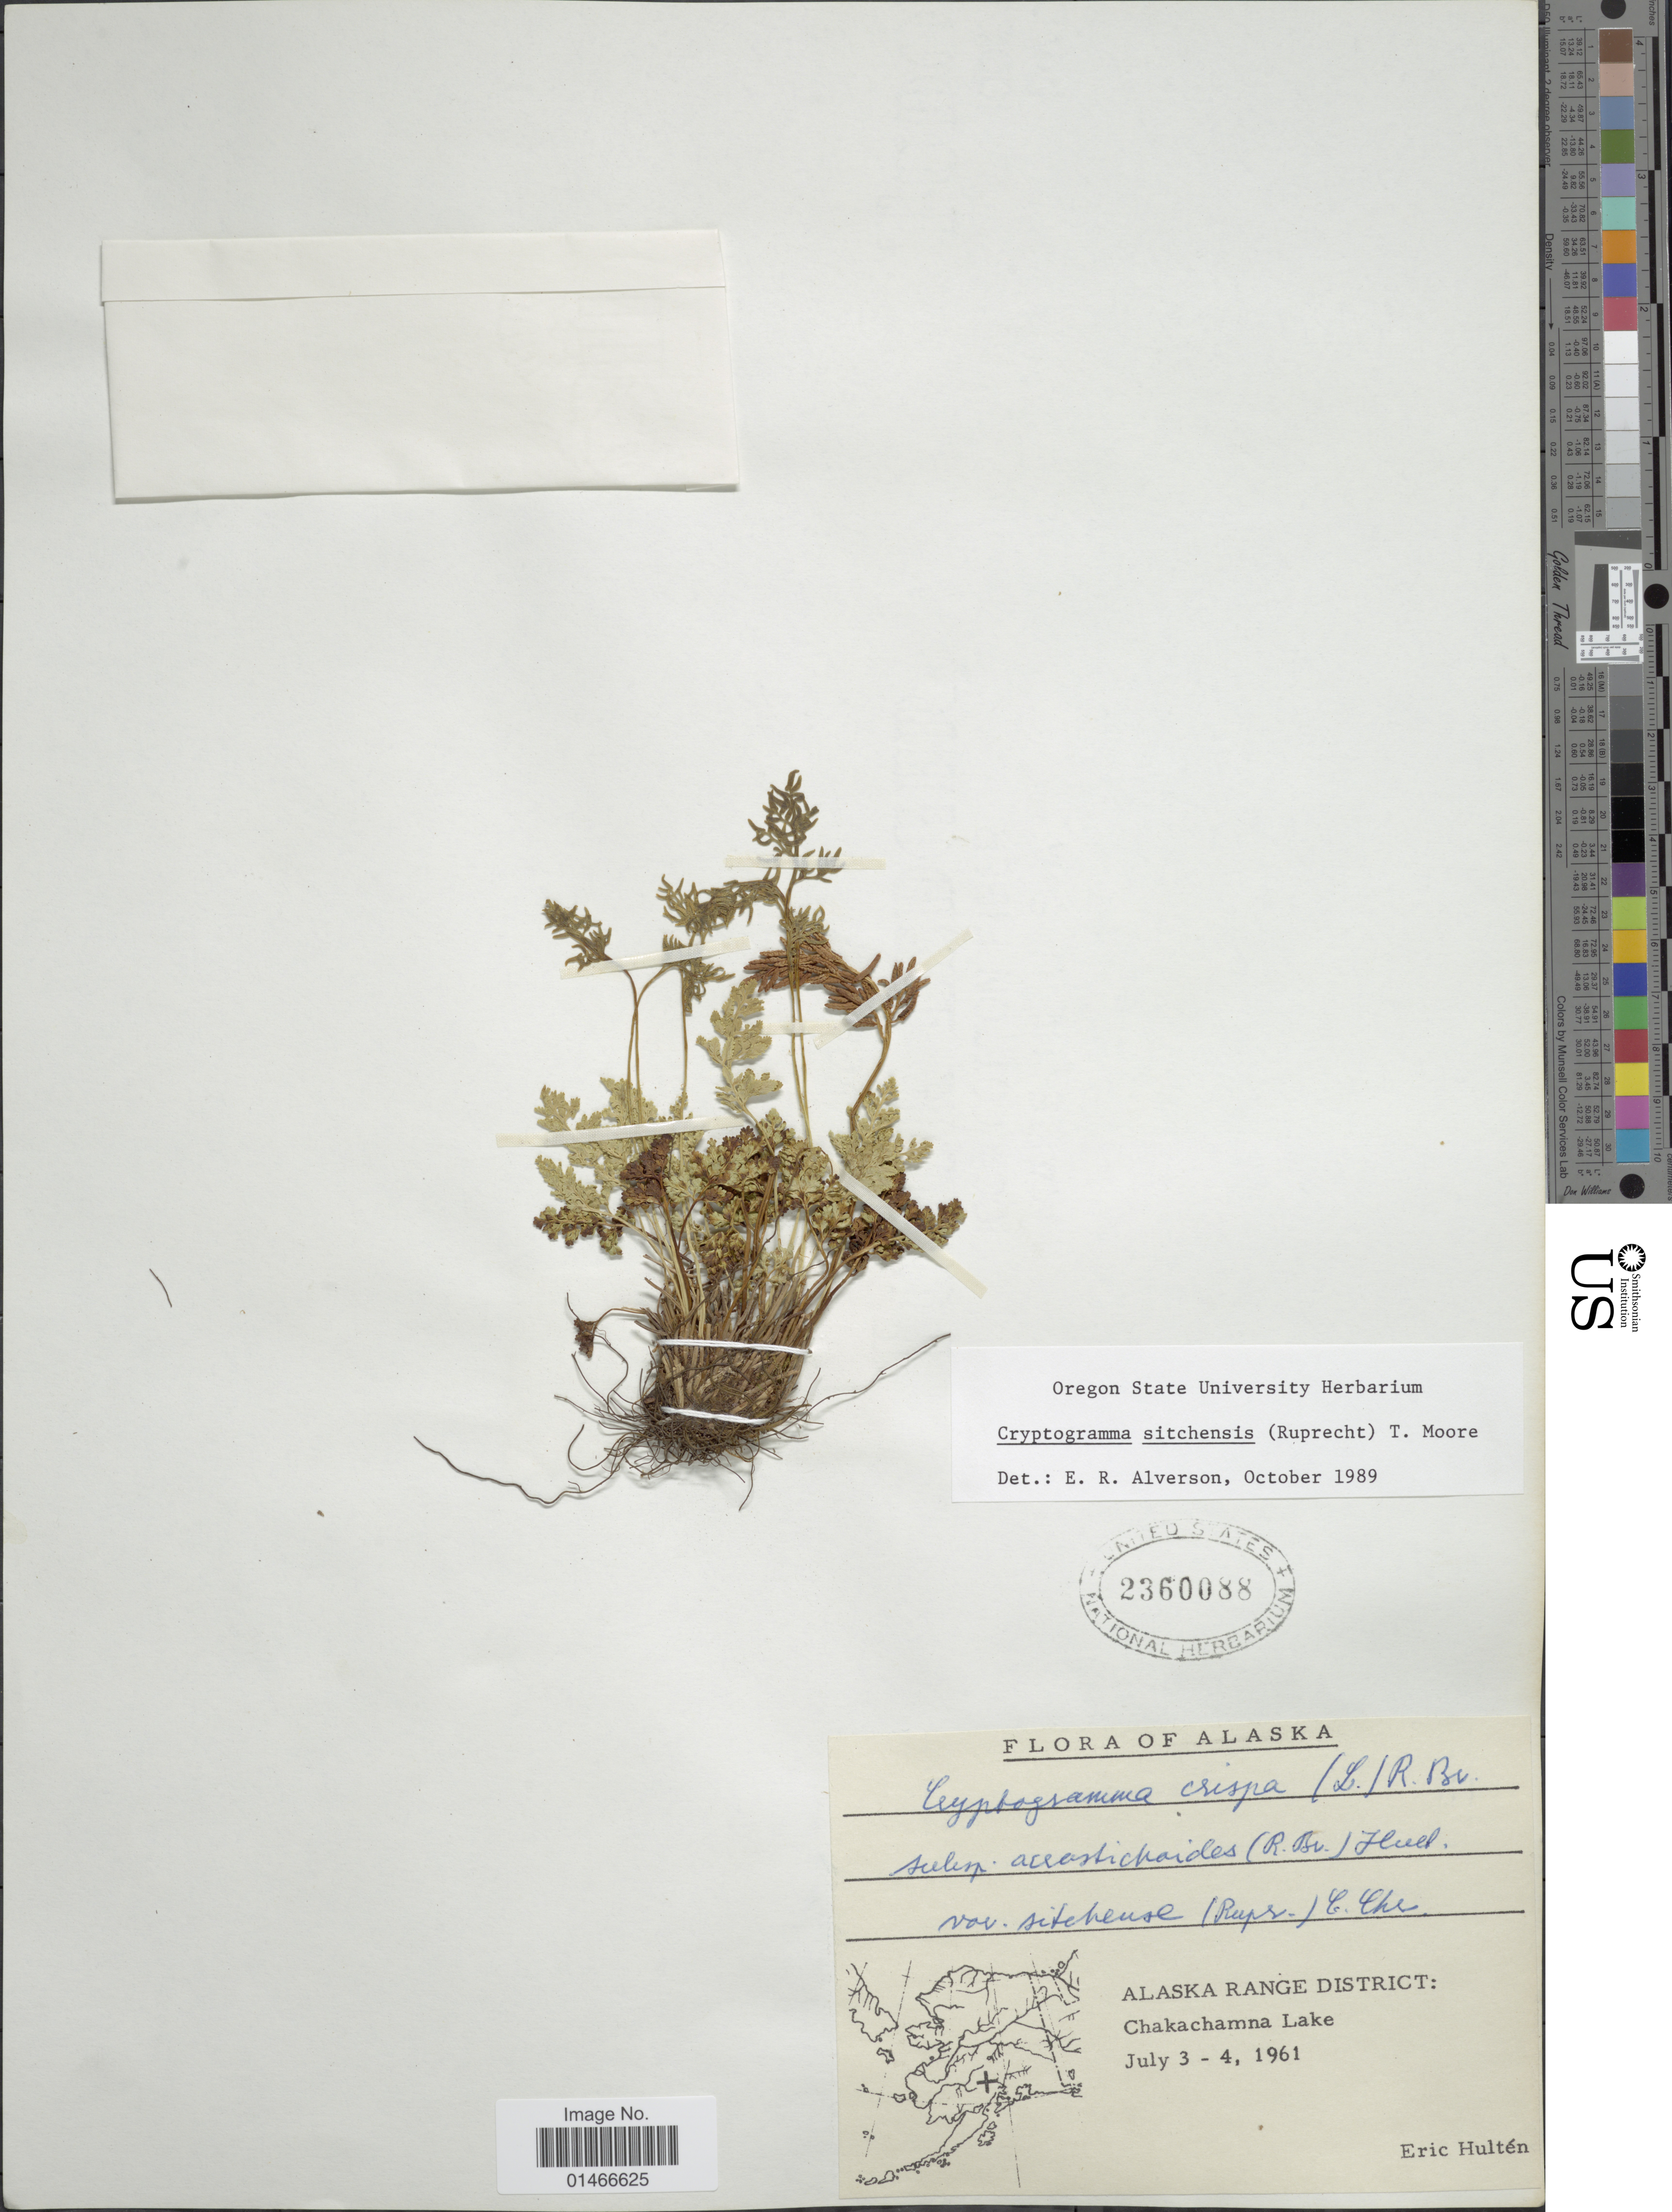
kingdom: Plantae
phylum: Tracheophyta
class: Polypodiopsida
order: Polypodiales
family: Pteridaceae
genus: Cryptogramma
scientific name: Cryptogramma sitchensis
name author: (Rupr.) T. Moore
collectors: E. G. Hultén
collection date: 1961-07-03/1961-07-04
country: United States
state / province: Alaska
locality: Alaska Range District: Chakachamna Lake.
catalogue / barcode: US 2360088